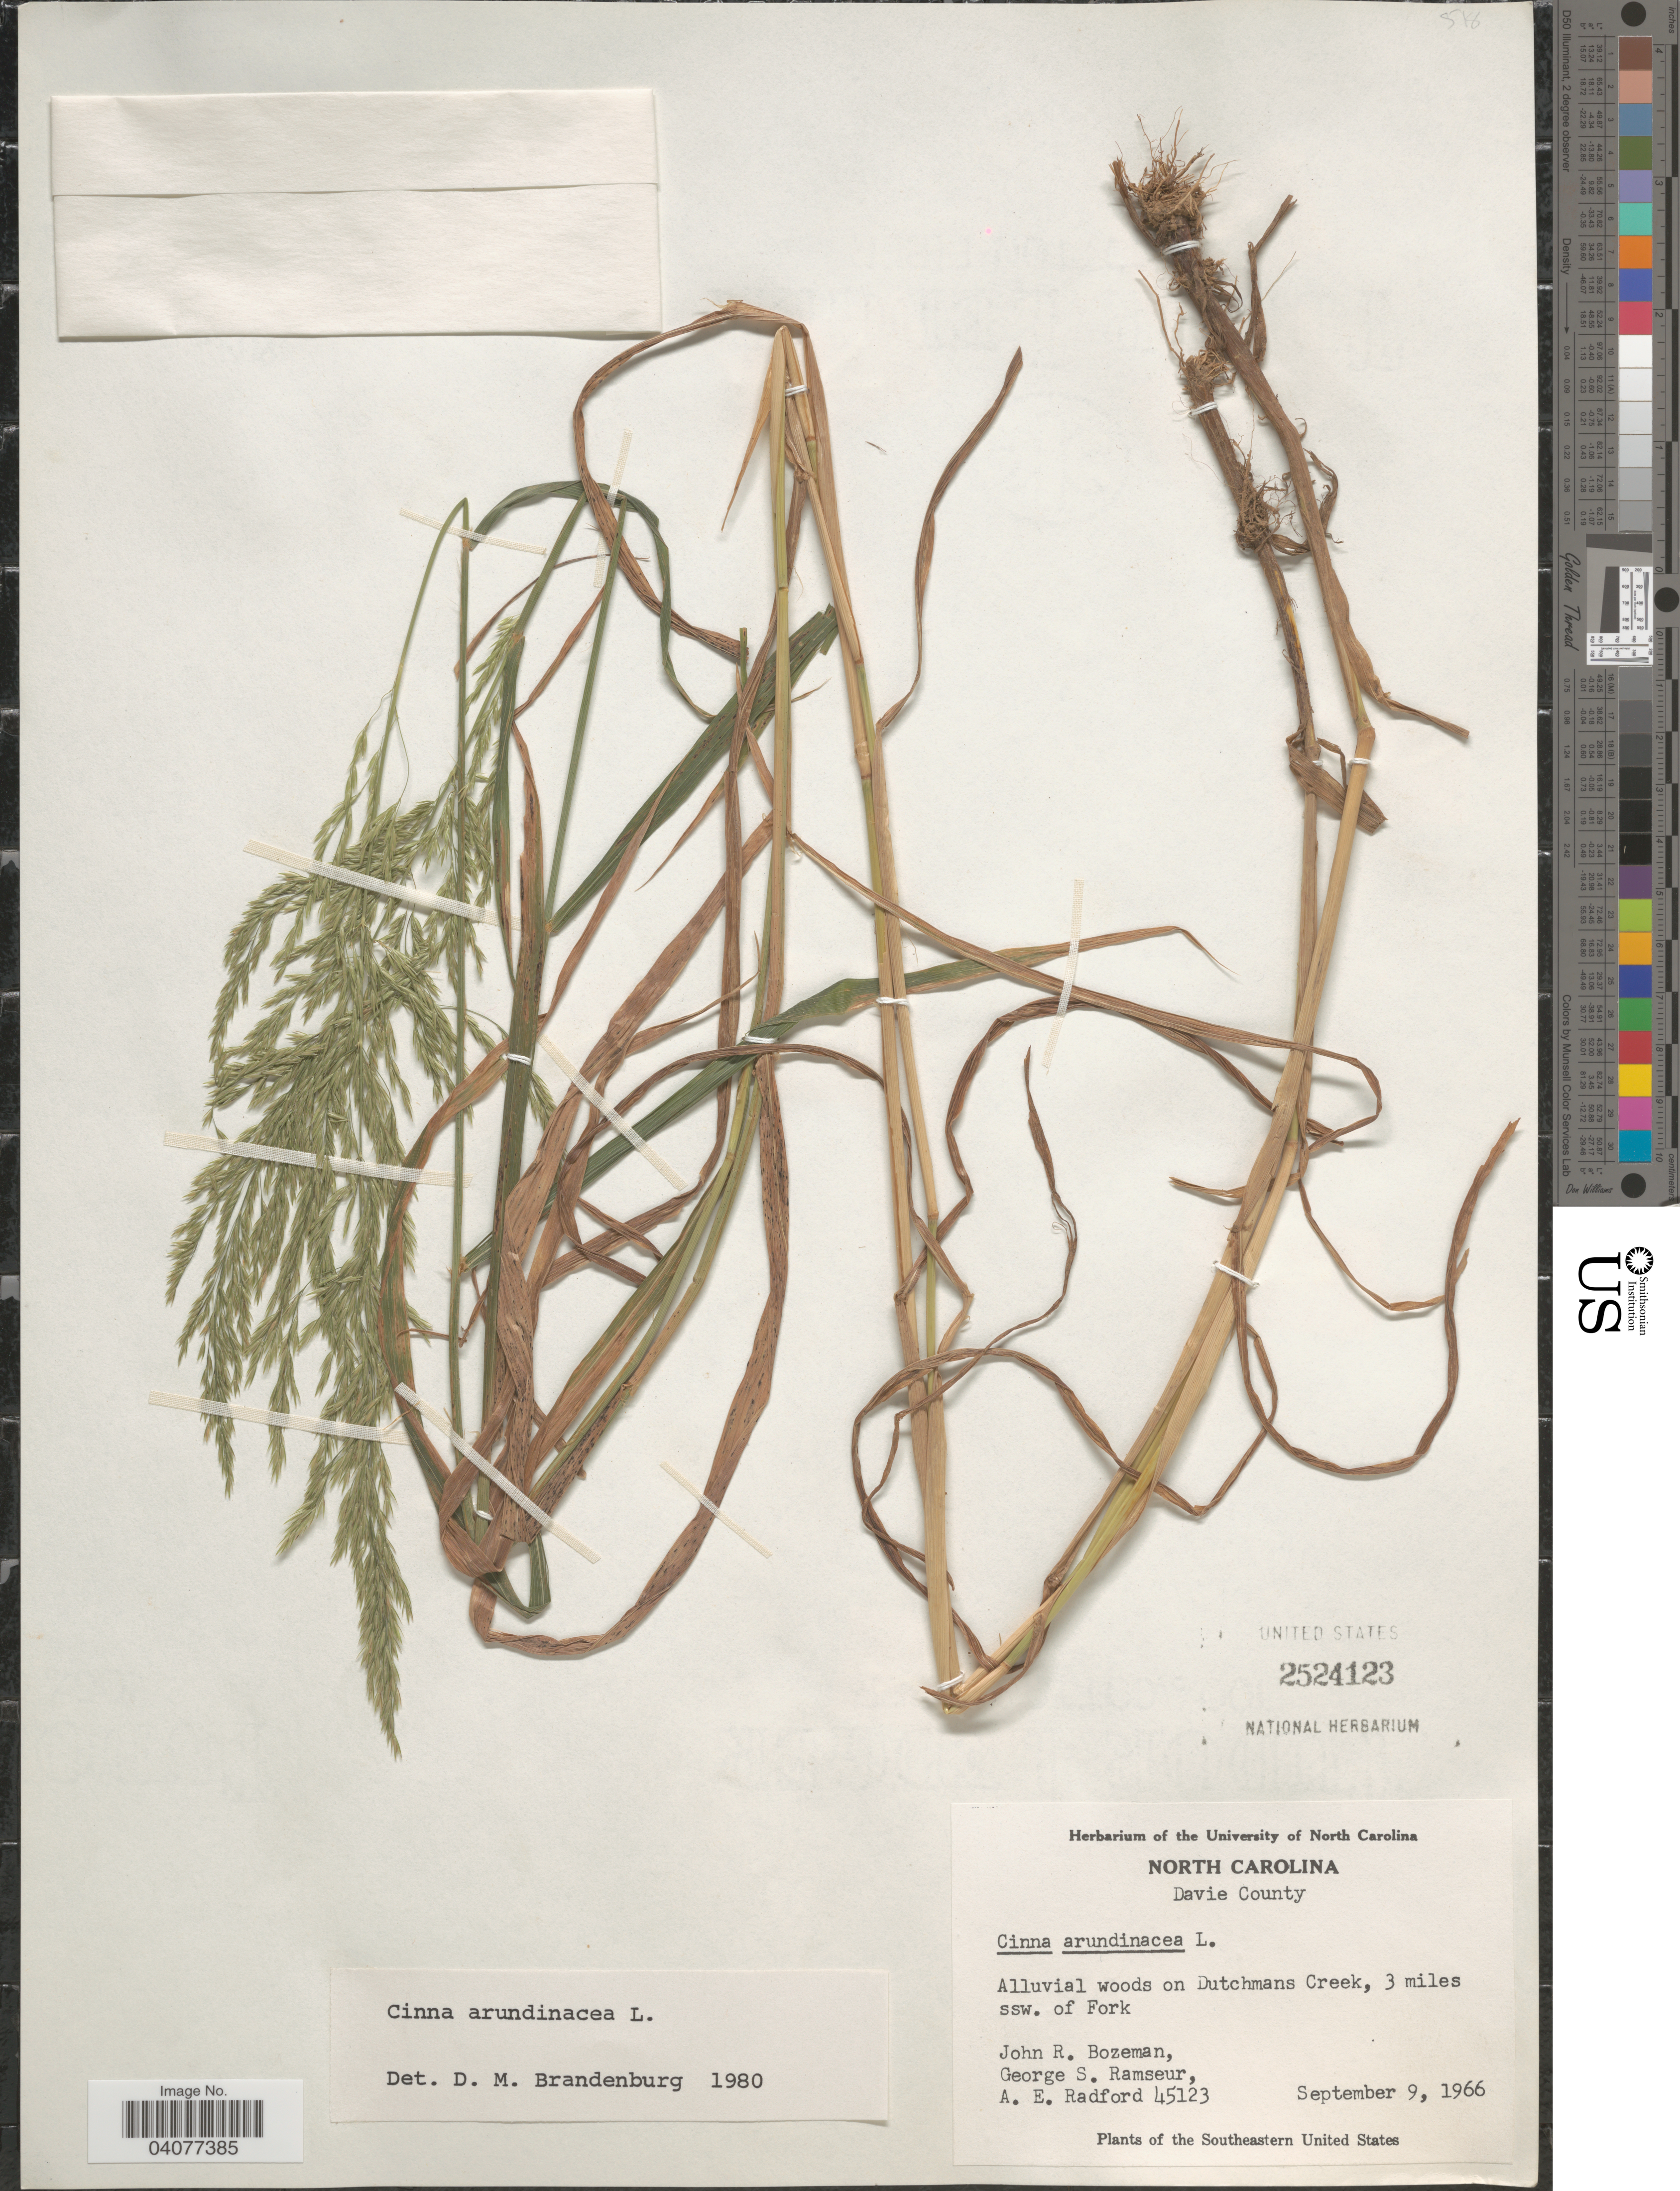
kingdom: Plantae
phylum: Tracheophyta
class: Liliopsida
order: Poales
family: Poaceae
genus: Cinna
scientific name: Cinna arundinacea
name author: L.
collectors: J. R. Bozeman, G. S. Ramseur & A. E. Radford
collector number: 45123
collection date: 1966-09-09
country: United States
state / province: North Carolina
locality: Davie County. Alluvial woods on Dutchmans Creek, 3 miles ssw. of Fork. Southeastern United States.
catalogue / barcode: US 2524123